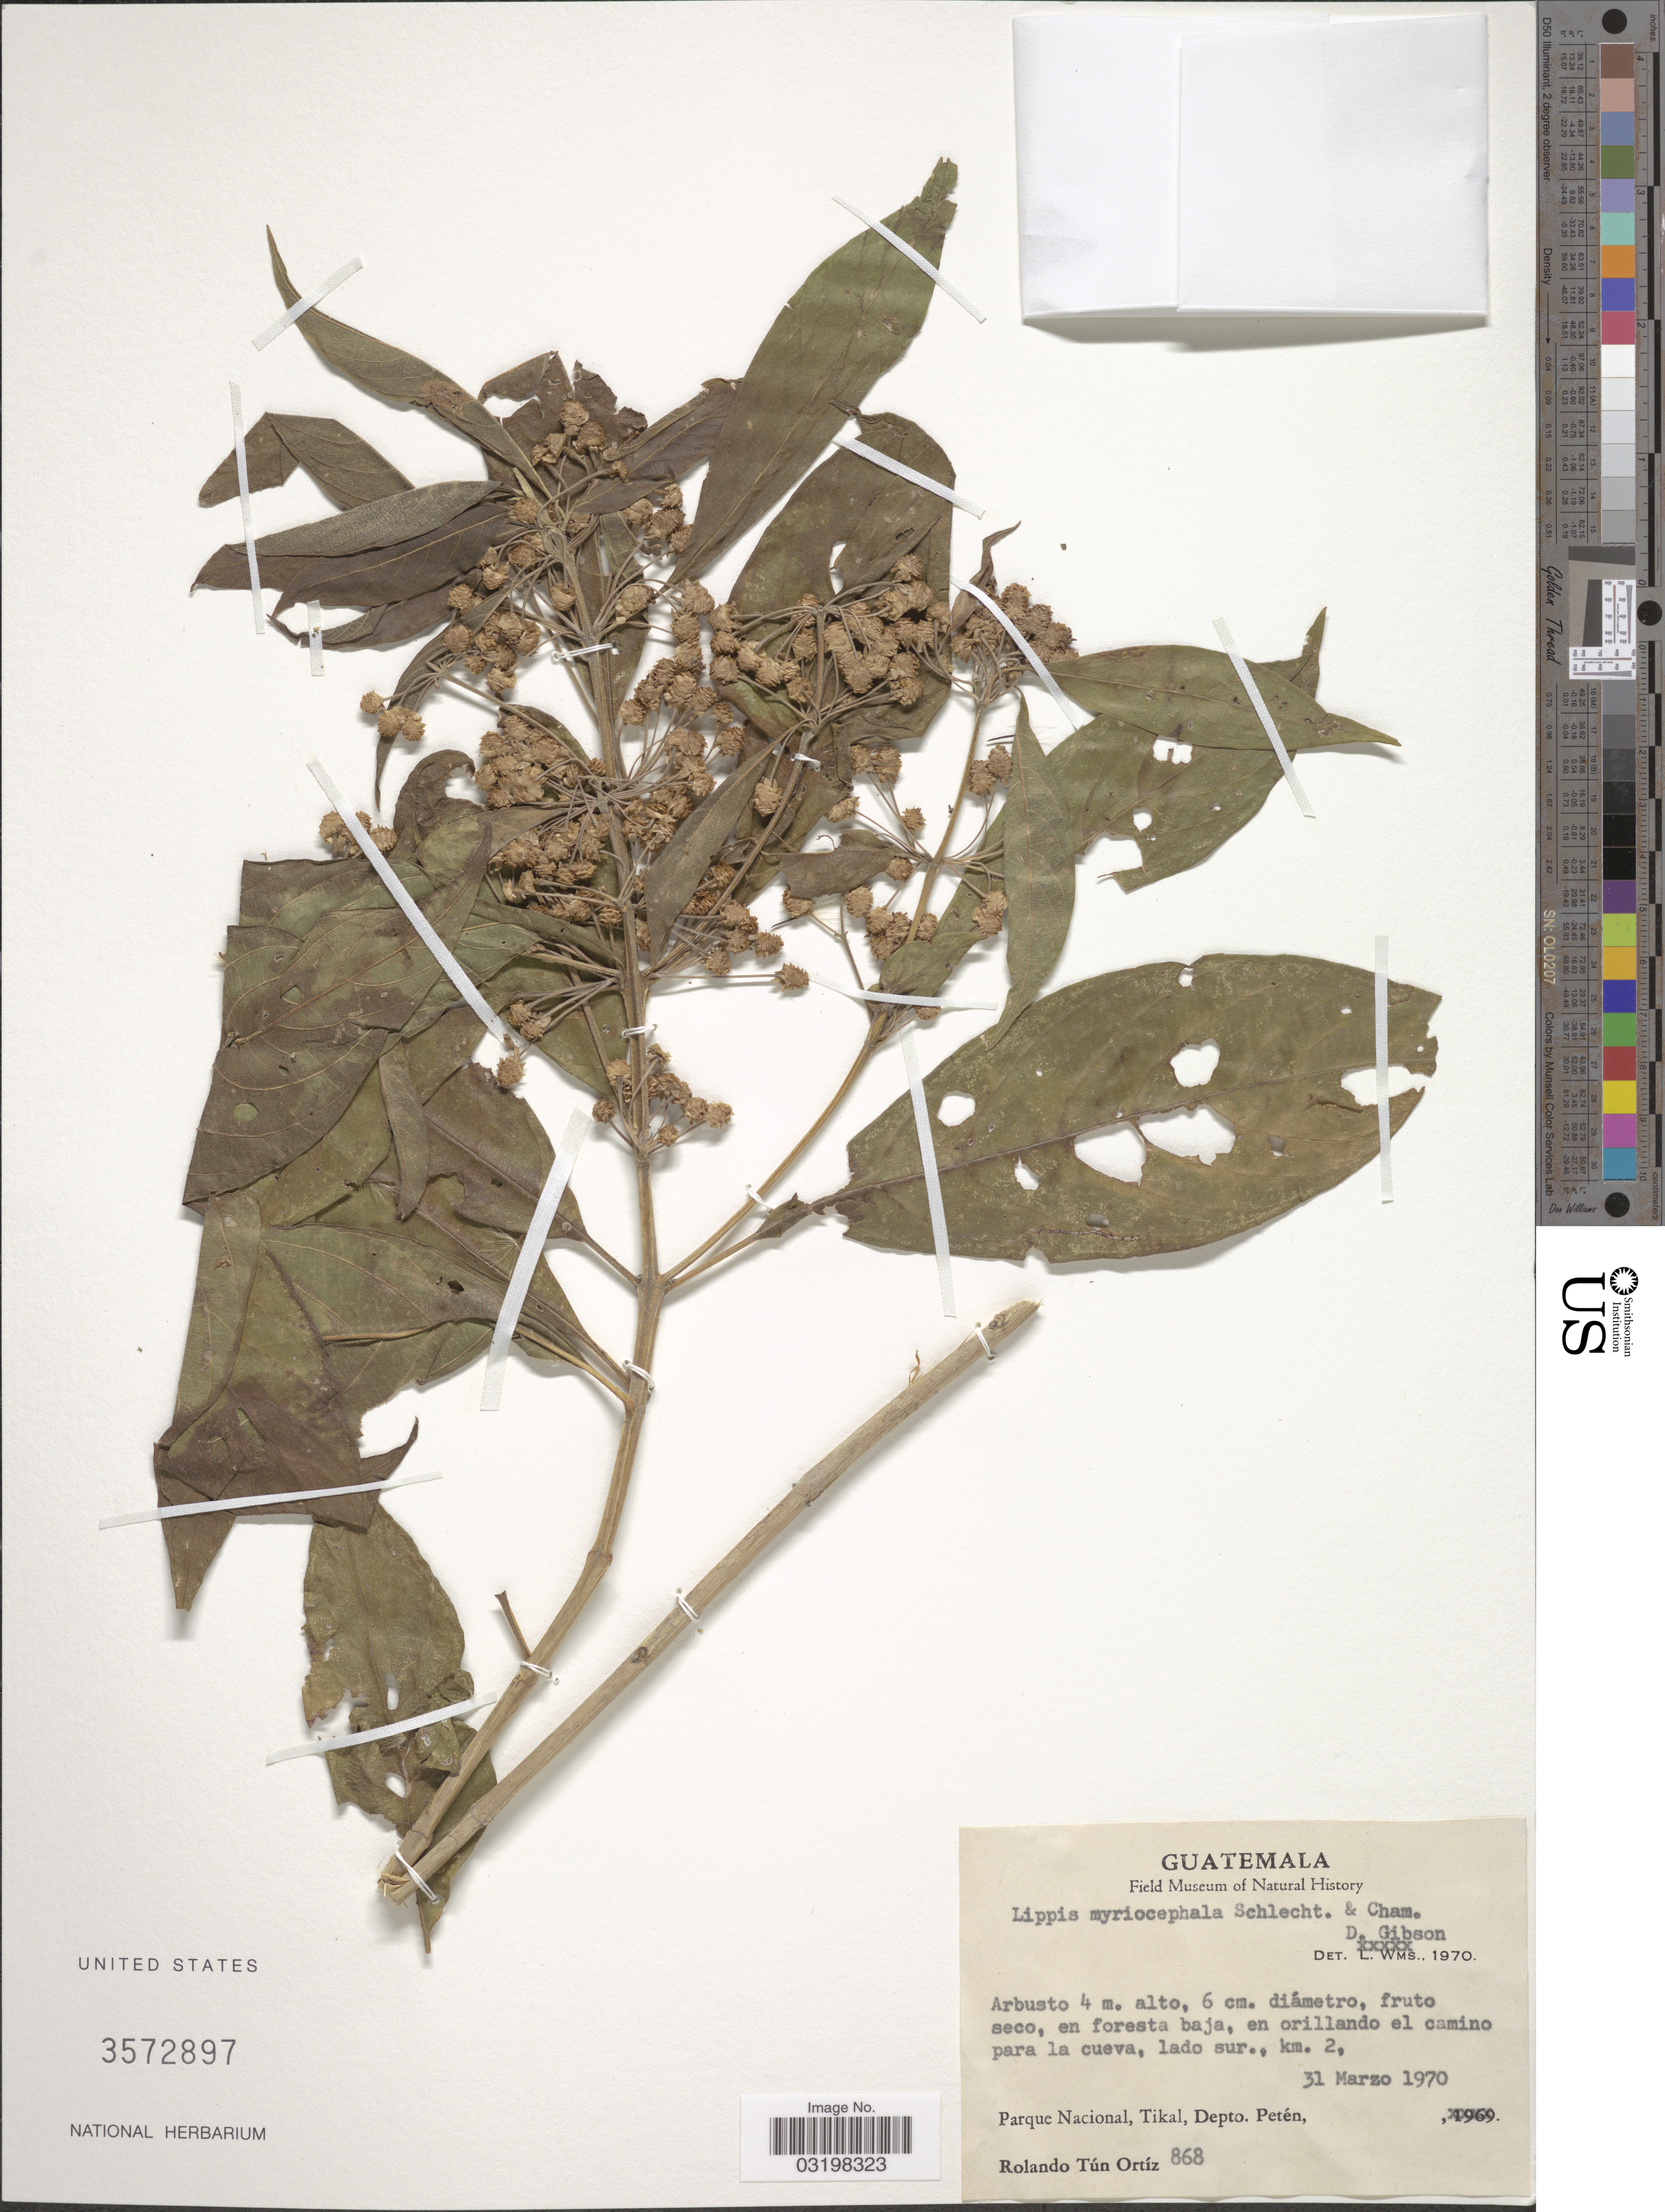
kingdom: Plantae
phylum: Tracheophyta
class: Magnoliopsida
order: Lamiales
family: Verbenaceae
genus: Lippia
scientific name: Lippia myriocephala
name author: Schltdl. & Cham.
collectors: R. Ortiz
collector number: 868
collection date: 1970-03-31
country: Guatemala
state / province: El Petén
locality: En orillando el camino para la cueva, lado sur., km. 2. Parque Nacional, Tikal, Depto. Petén.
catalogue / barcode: US 3572897